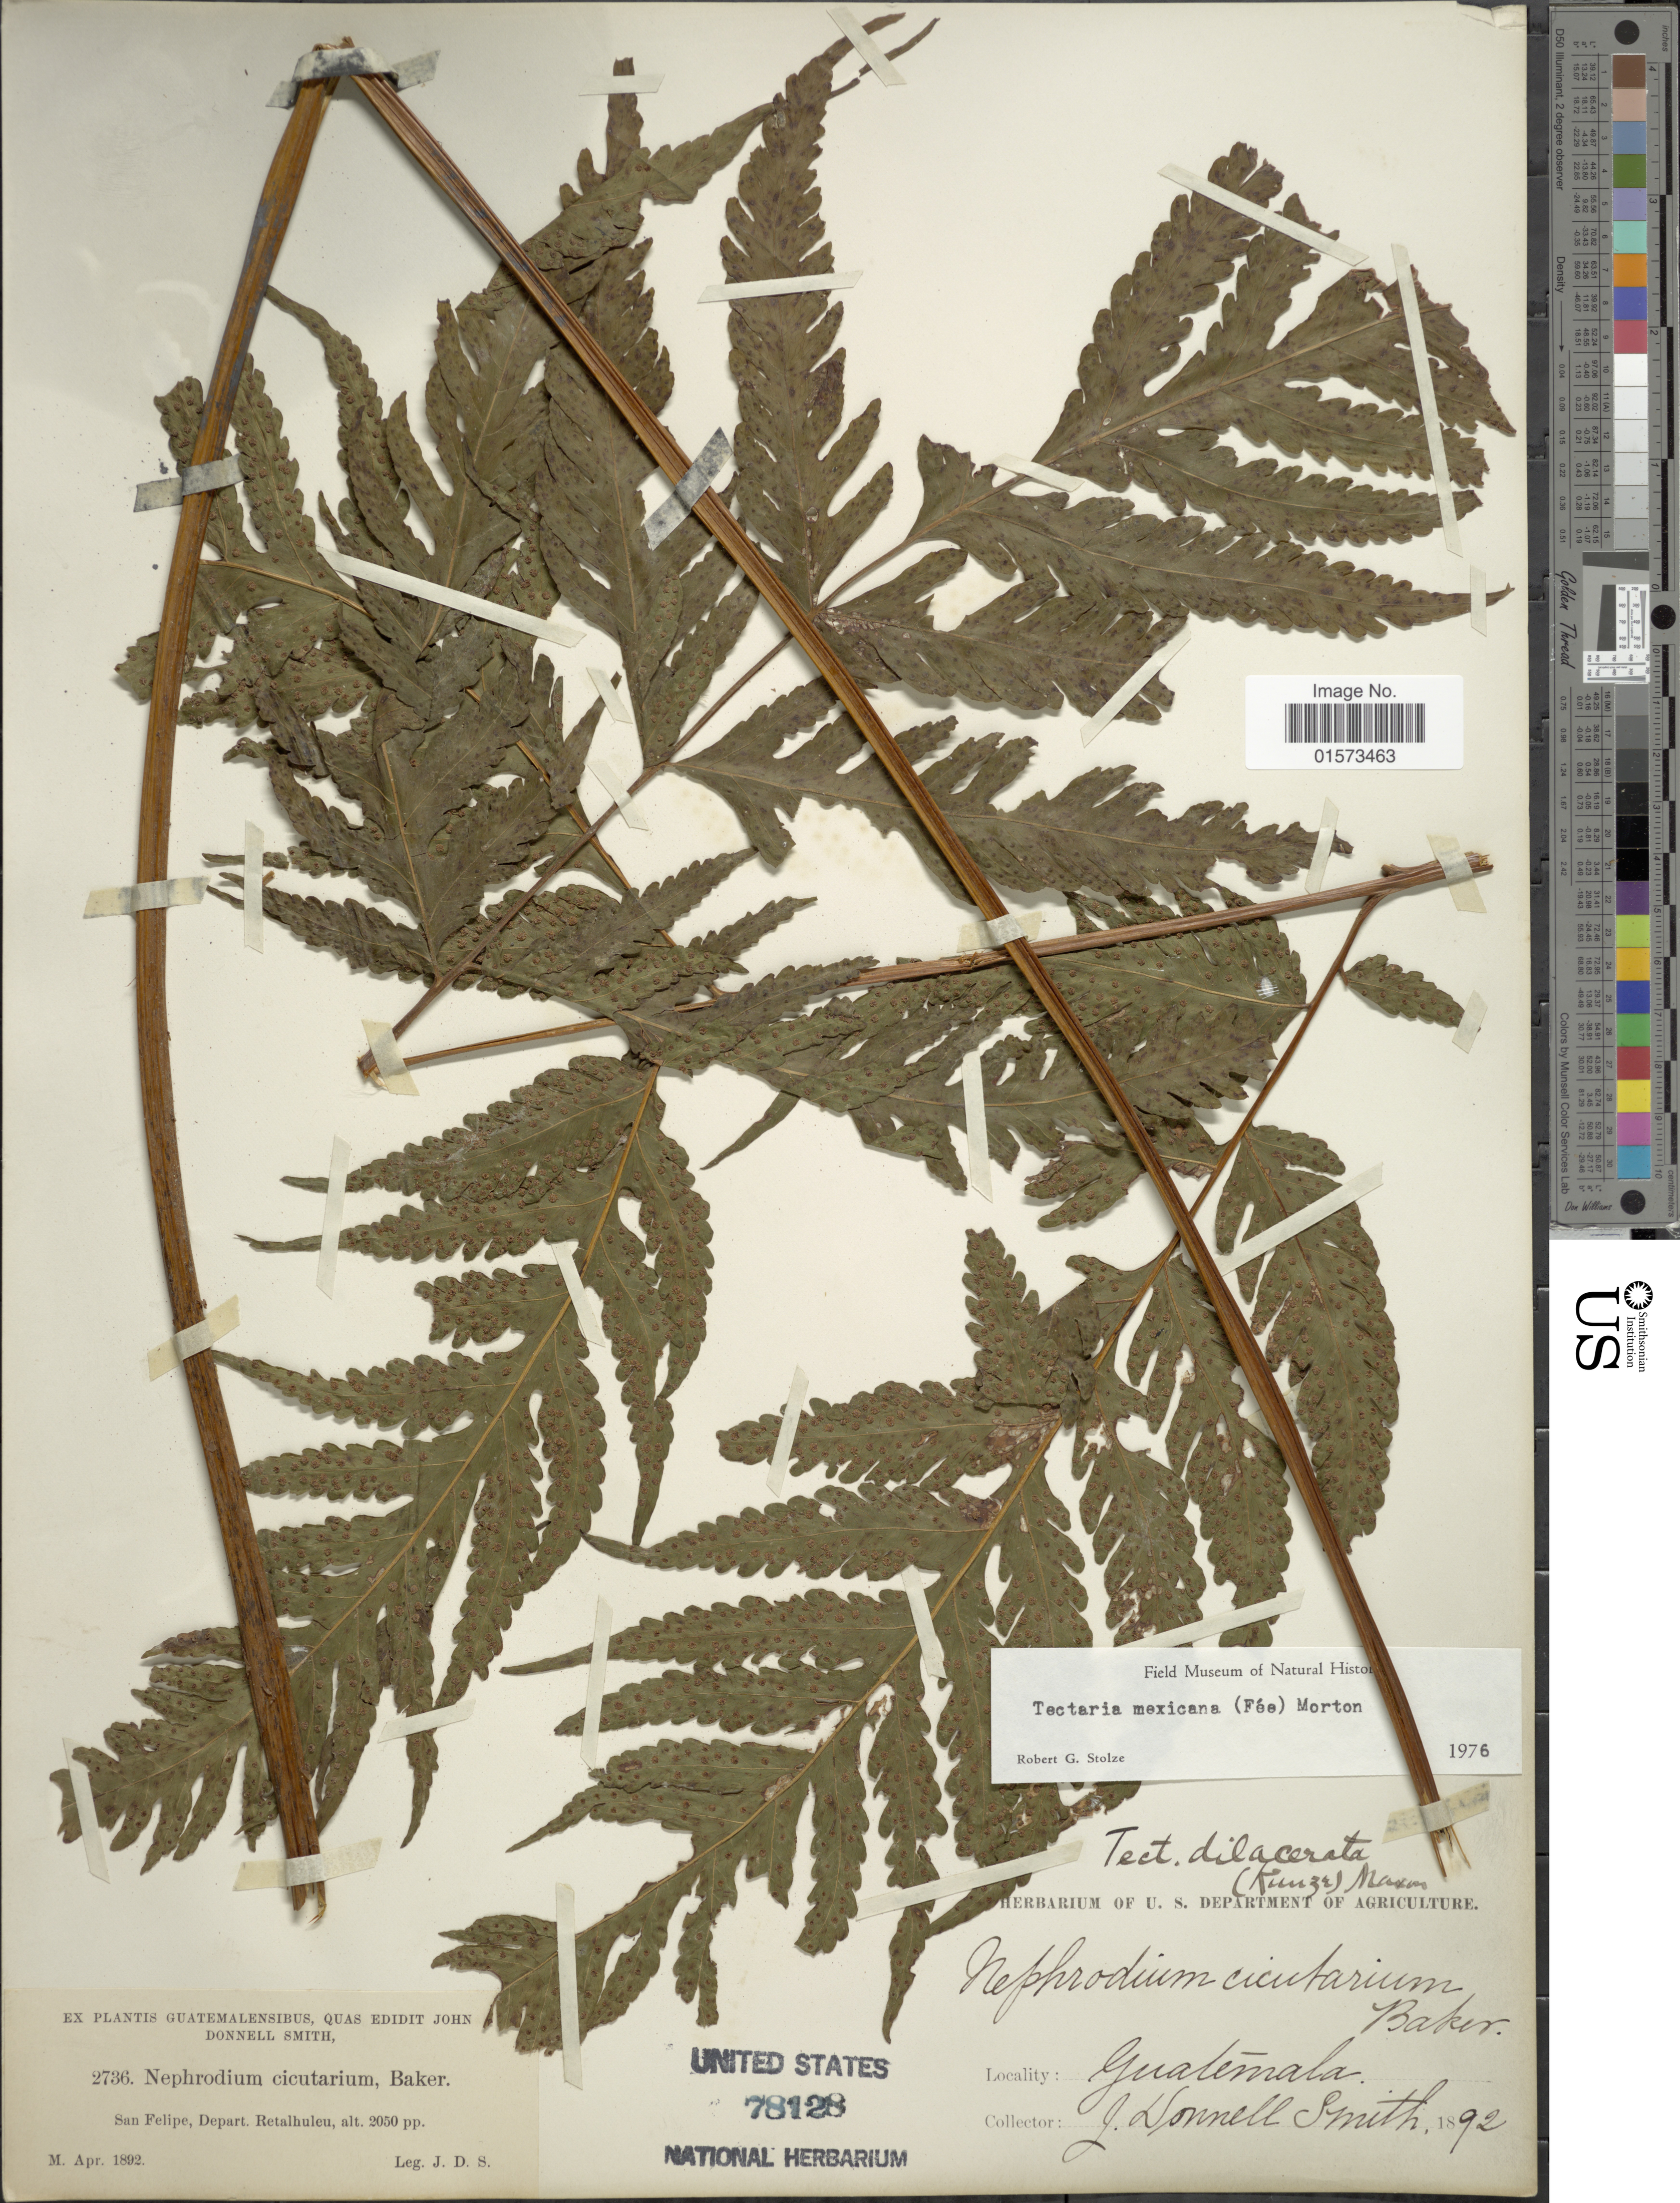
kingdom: Plantae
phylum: Tracheophyta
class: Polypodiopsida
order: Polypodiales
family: Tectariaceae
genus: Tectaria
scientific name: Tectaria mexicana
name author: (Fée) C.V. Morton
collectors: J. Donnell Smith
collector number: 2736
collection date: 1892-04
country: Guatemala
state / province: Retalhuleu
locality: San Felipe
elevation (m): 625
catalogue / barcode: US 78128